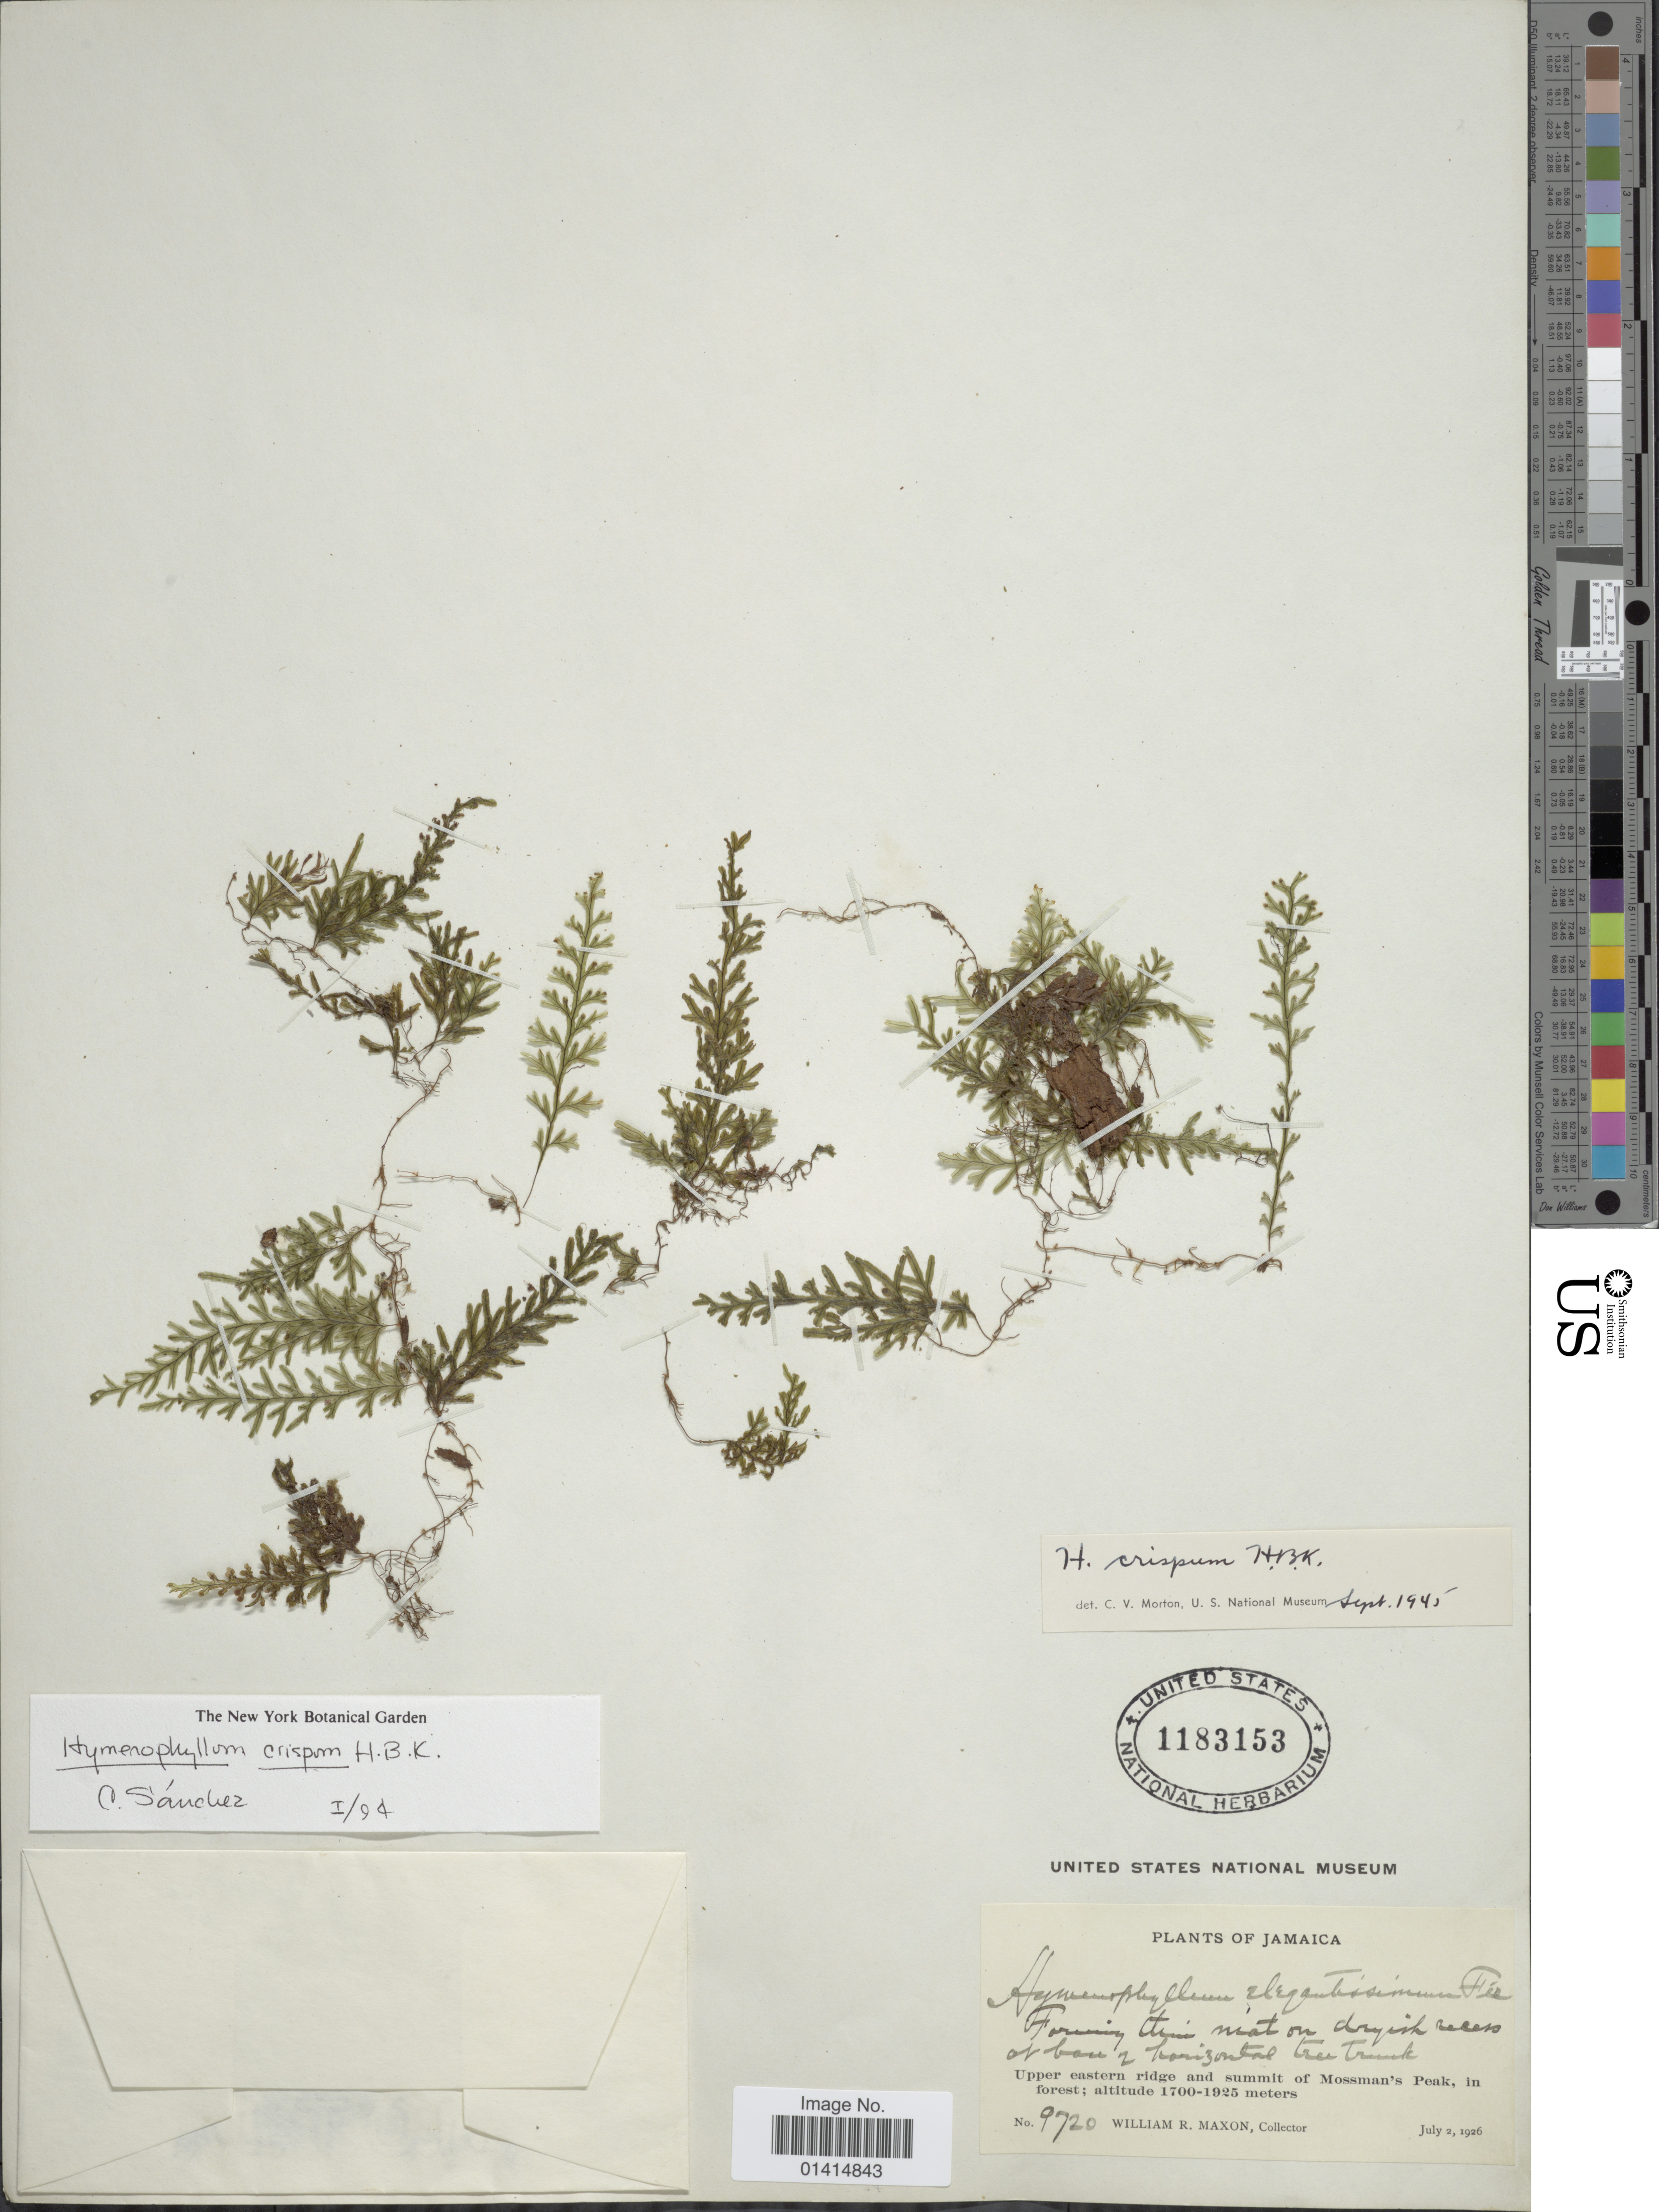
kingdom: Plantae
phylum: Tracheophyta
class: Polypodiopsida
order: Hymenophyllales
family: Hymenophyllaceae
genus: Hymenophyllum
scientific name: Hymenophyllum crispum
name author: Kunth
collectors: W. R. Maxon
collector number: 9720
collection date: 1926-07-02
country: Jamaica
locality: Upper eastern ridge and summit of Mossman's Peak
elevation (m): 1700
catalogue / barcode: US 1183153